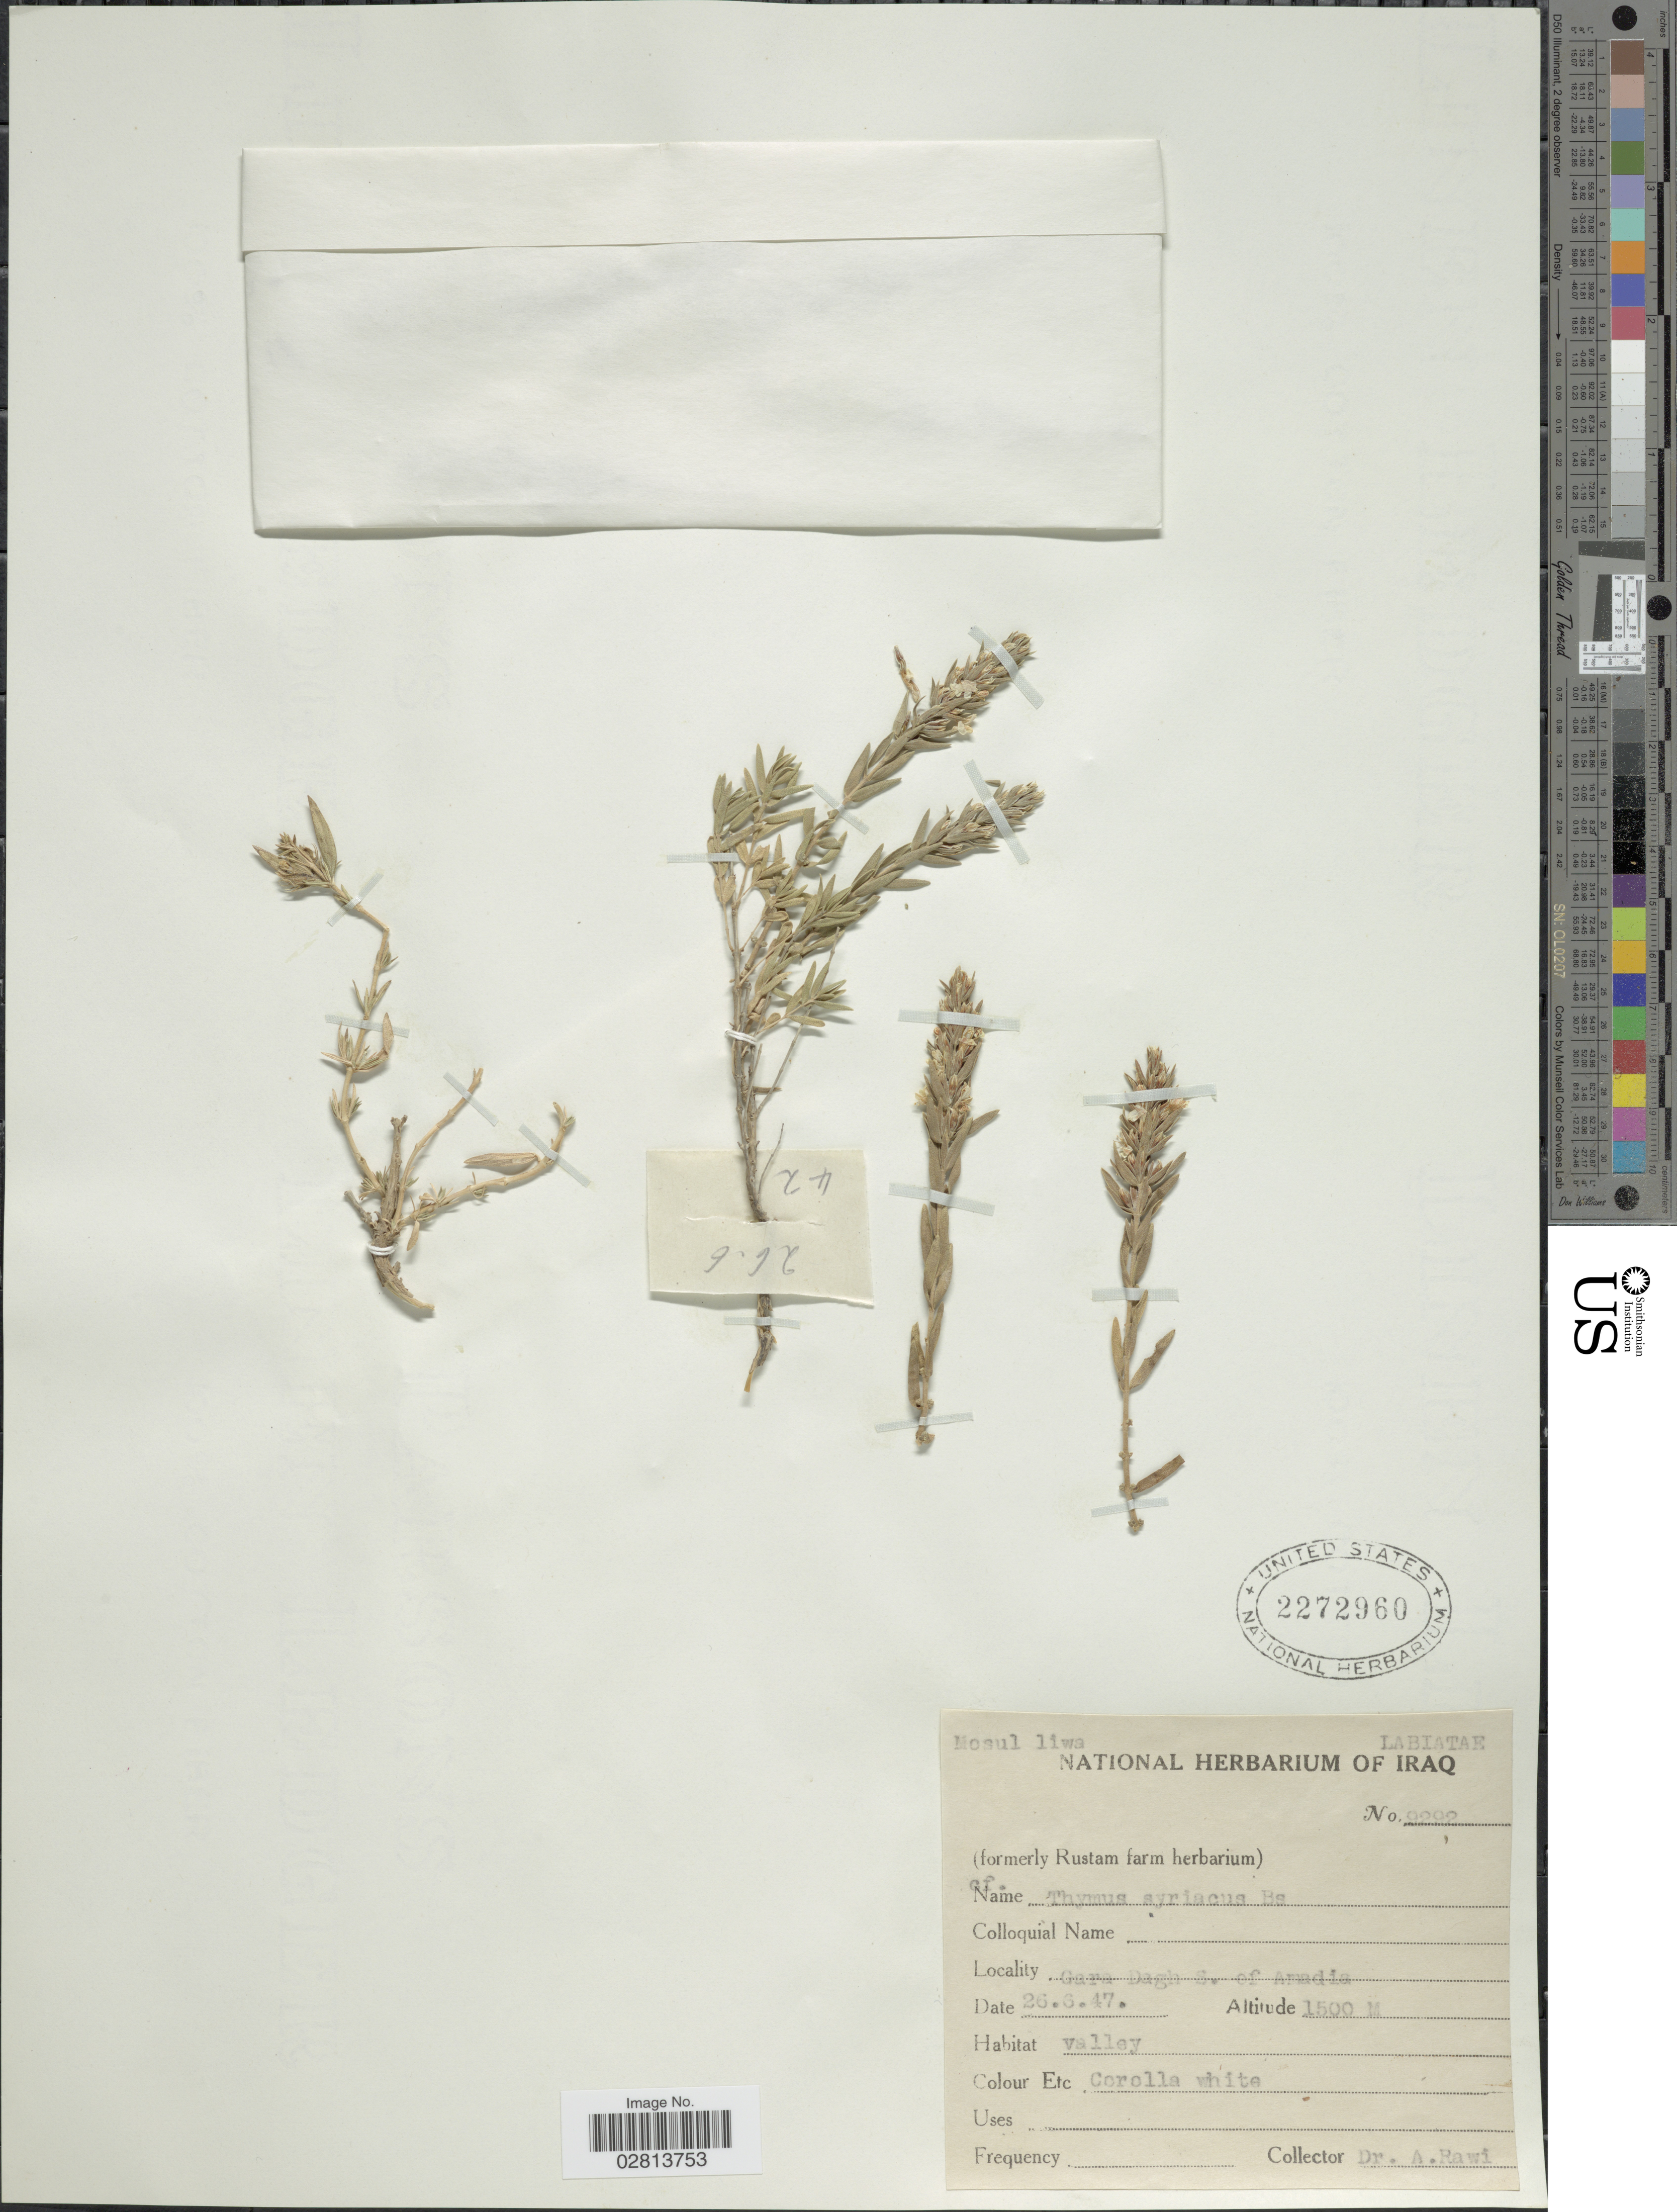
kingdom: Plantae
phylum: Tracheophyta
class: Magnoliopsida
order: Lamiales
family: Lamiaceae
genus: Thymus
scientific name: Thymus syriacus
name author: Boiss.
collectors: A. Rawi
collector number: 9292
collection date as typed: Transcribed d/m/y: 26/6/47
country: Iraq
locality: Mesul liwa. Gara Dagh S. of Amadia.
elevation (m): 1500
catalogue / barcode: US 2272960